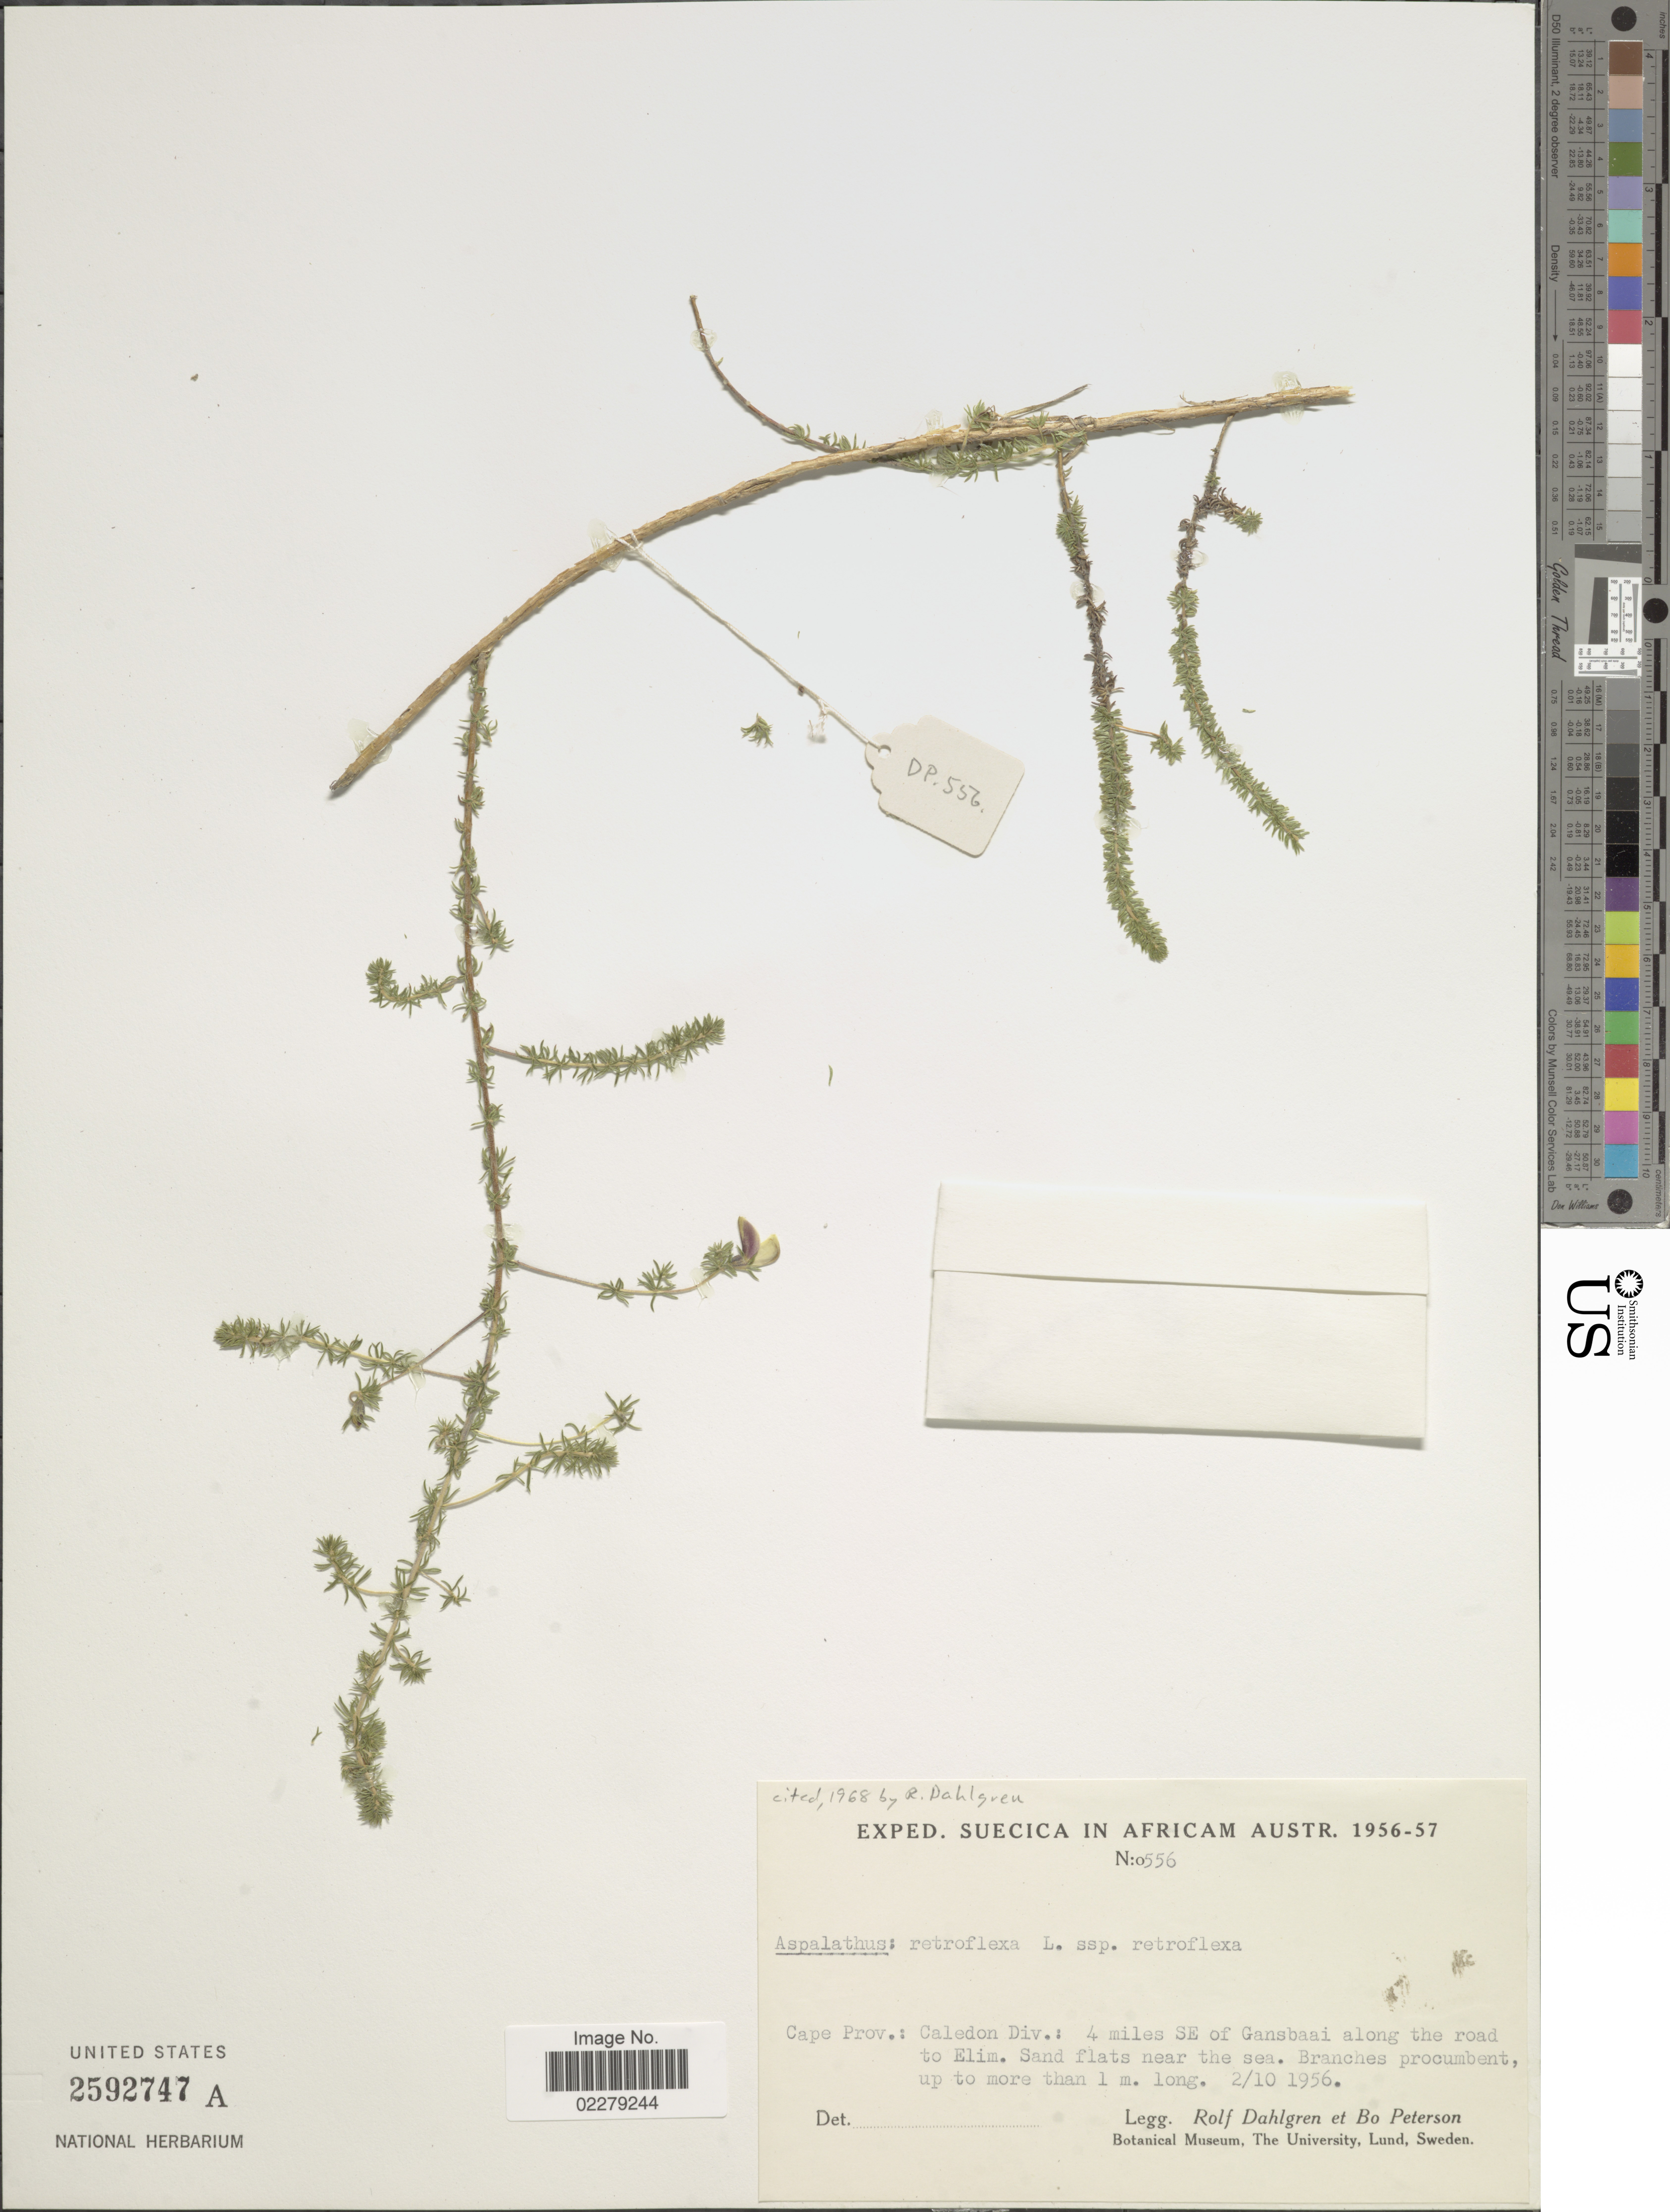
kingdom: Plantae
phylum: Tracheophyta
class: Magnoliopsida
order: Fabales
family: Fabaceae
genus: Aspalathus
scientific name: Aspalathus retroflexa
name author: Eckl. & Zeyh.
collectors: R. Dahlgren & B. H. Peterson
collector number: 556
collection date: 1956-10-02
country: South Africa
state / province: Western Cape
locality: Caledon Div.: 4 miles SE of Gansbaai along the road to Elim.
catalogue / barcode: US 2592747A